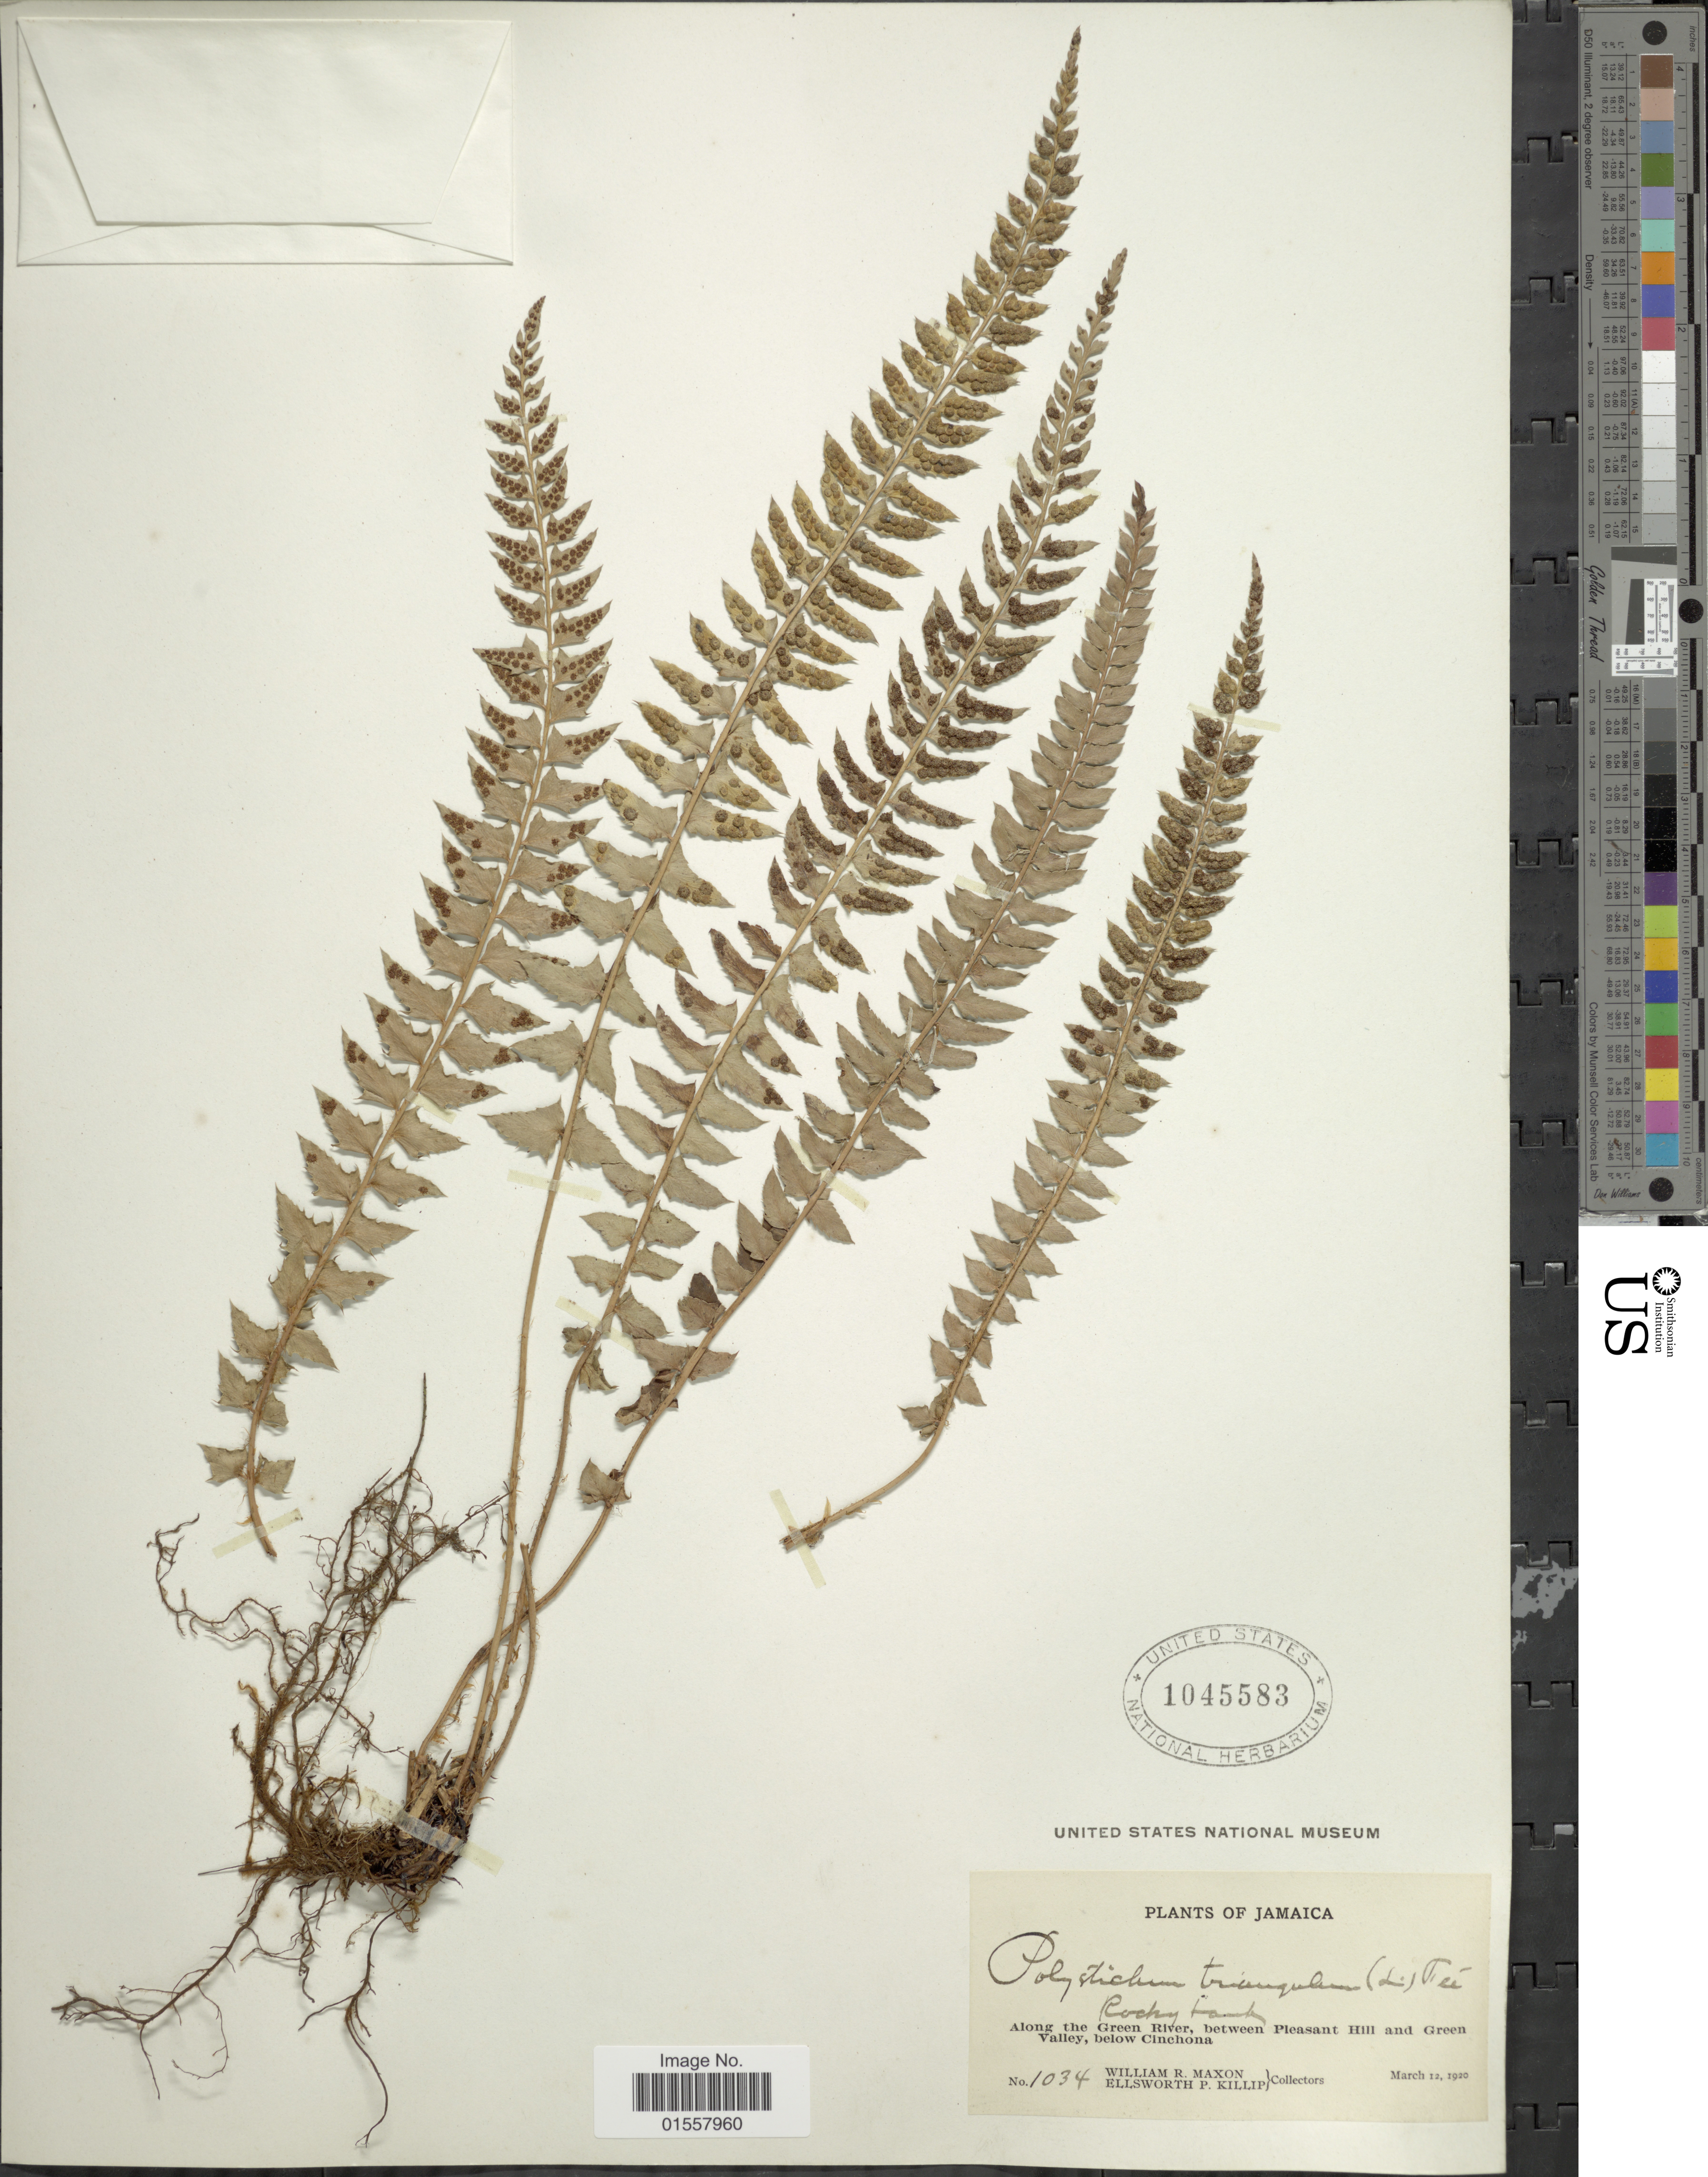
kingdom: Plantae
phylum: Tracheophyta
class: Polypodiopsida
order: Polypodiales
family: Dryopteridaceae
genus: Polystichum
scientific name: Polystichum echinatum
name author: (J.F. Gmel.) C. Chr.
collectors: W. R. Maxon & E. P. Killip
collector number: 1034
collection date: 1920-03-12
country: Jamaica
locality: Along the Green River, between Pleasant Hill and Green Valley, below Cinchona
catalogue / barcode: US 1045583